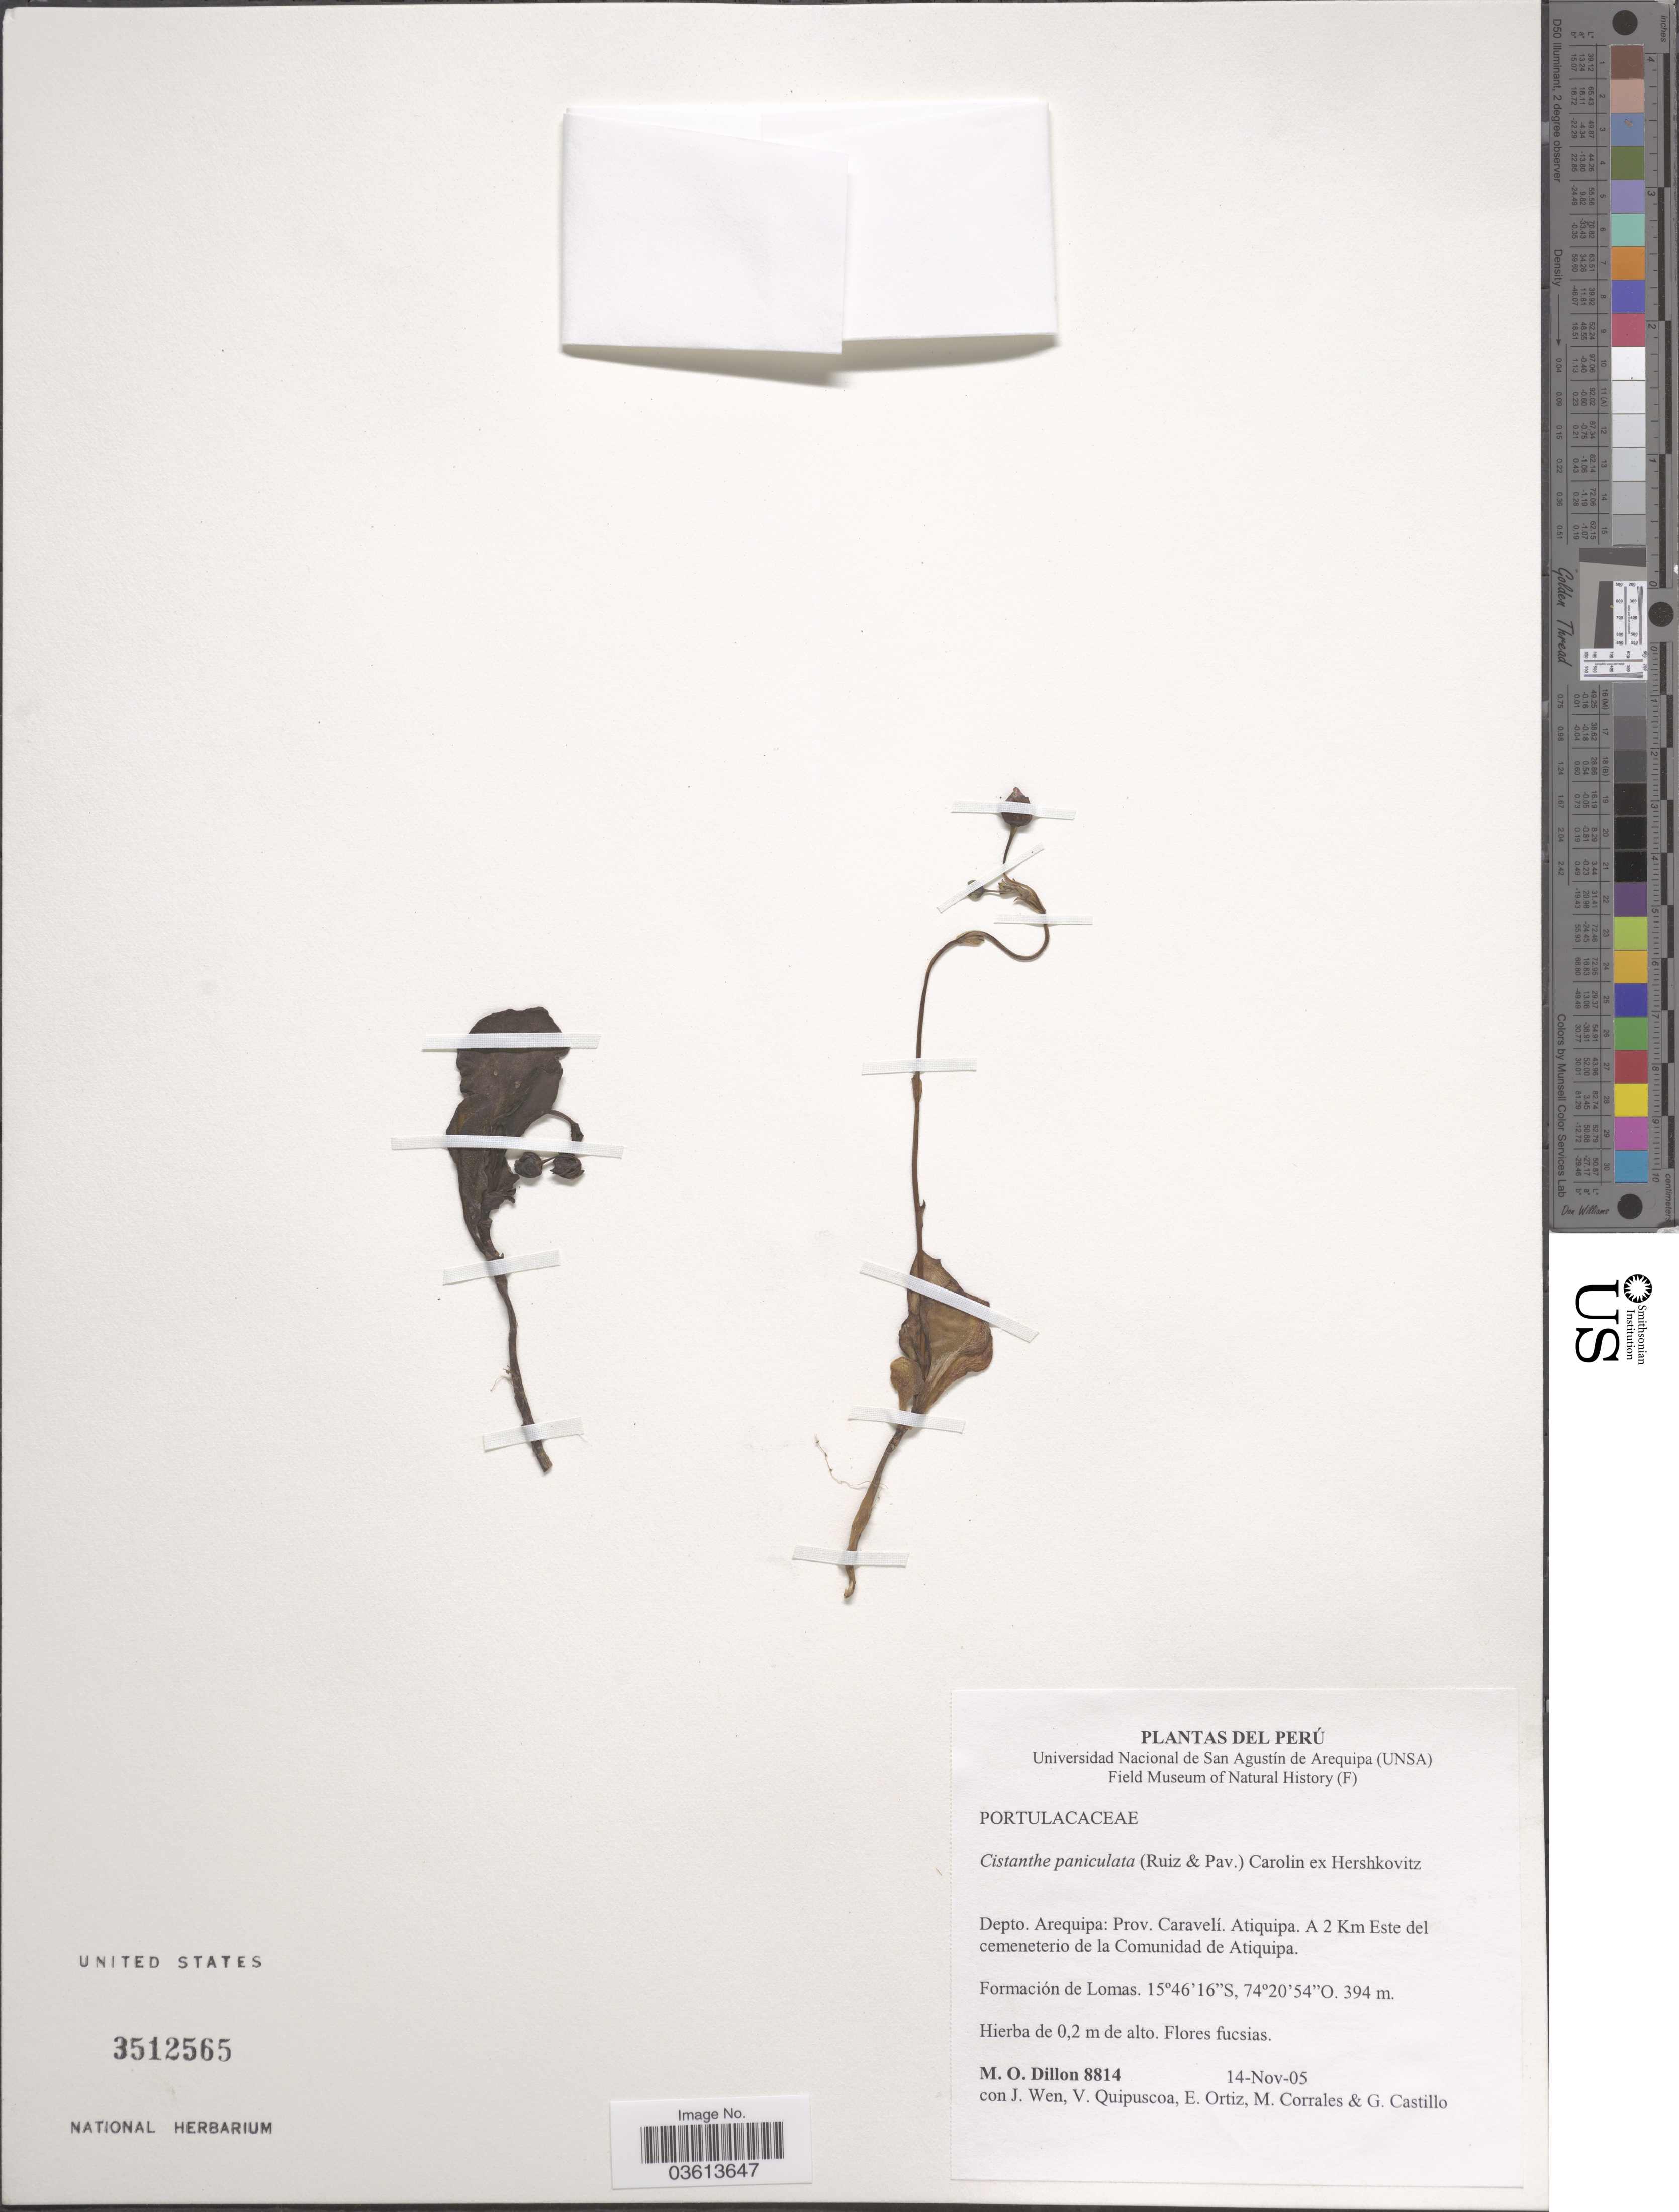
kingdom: Plantae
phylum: Tracheophyta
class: Magnoliopsida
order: Caryophyllales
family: Montiaceae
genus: Cistanthe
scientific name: Cistanthe paniculata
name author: (DC.) Carolin ex Hershk.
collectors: M. O. Dillon, J. Wen, V. Quipuscoa, E. Ortiz & et al.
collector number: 8814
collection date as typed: Transcribed d/m/y: 14/11/5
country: Peru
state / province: Arequipa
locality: Depto. Arequipa: Prov. Caravelí. Atiquipa. A 2 Km Este del cemeneterio de la Comunidad de Atiquipa. Formación de Lomas.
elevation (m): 394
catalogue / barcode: US 3512565